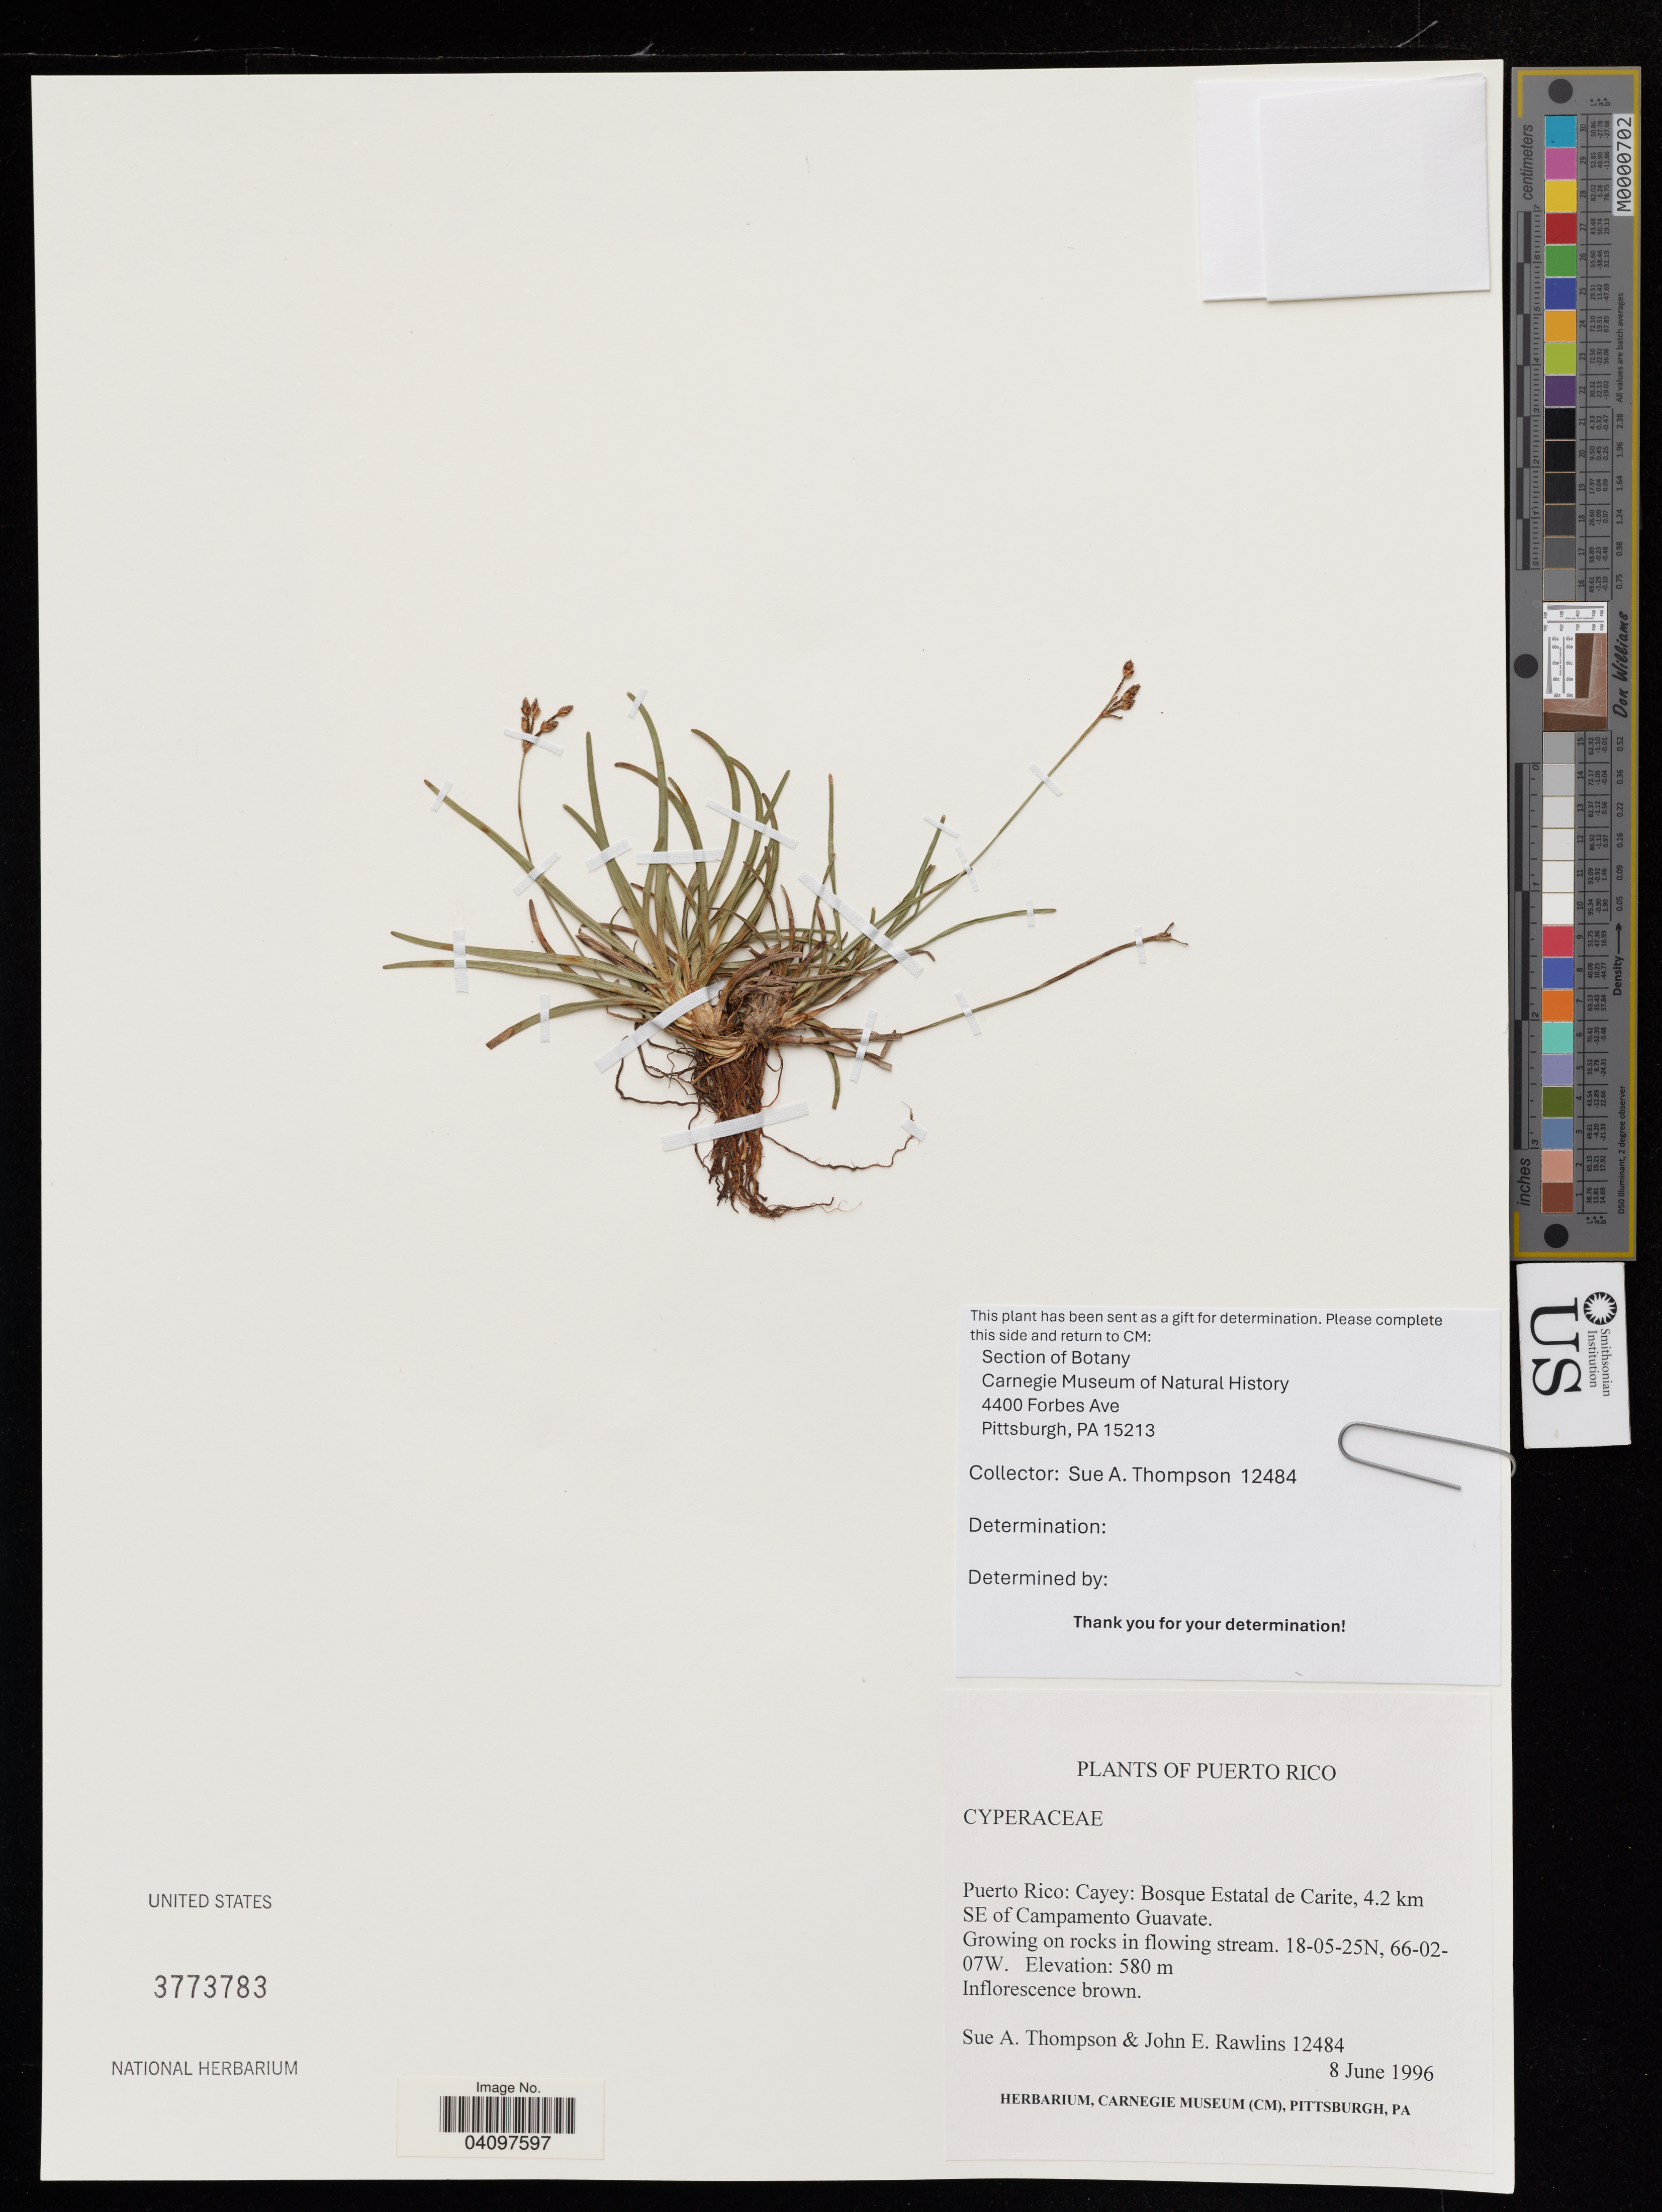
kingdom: Plantae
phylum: Tracheophyta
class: Liliopsida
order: Poales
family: Cyperaceae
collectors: S. A. Thompson & J. Rawlins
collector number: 12484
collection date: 1996-06-08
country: Puerto Rico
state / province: Çayey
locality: Bosque Estatal de Carite, 4.2 km SE of Campameno Guavate.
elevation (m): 580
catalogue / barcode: US 3773783